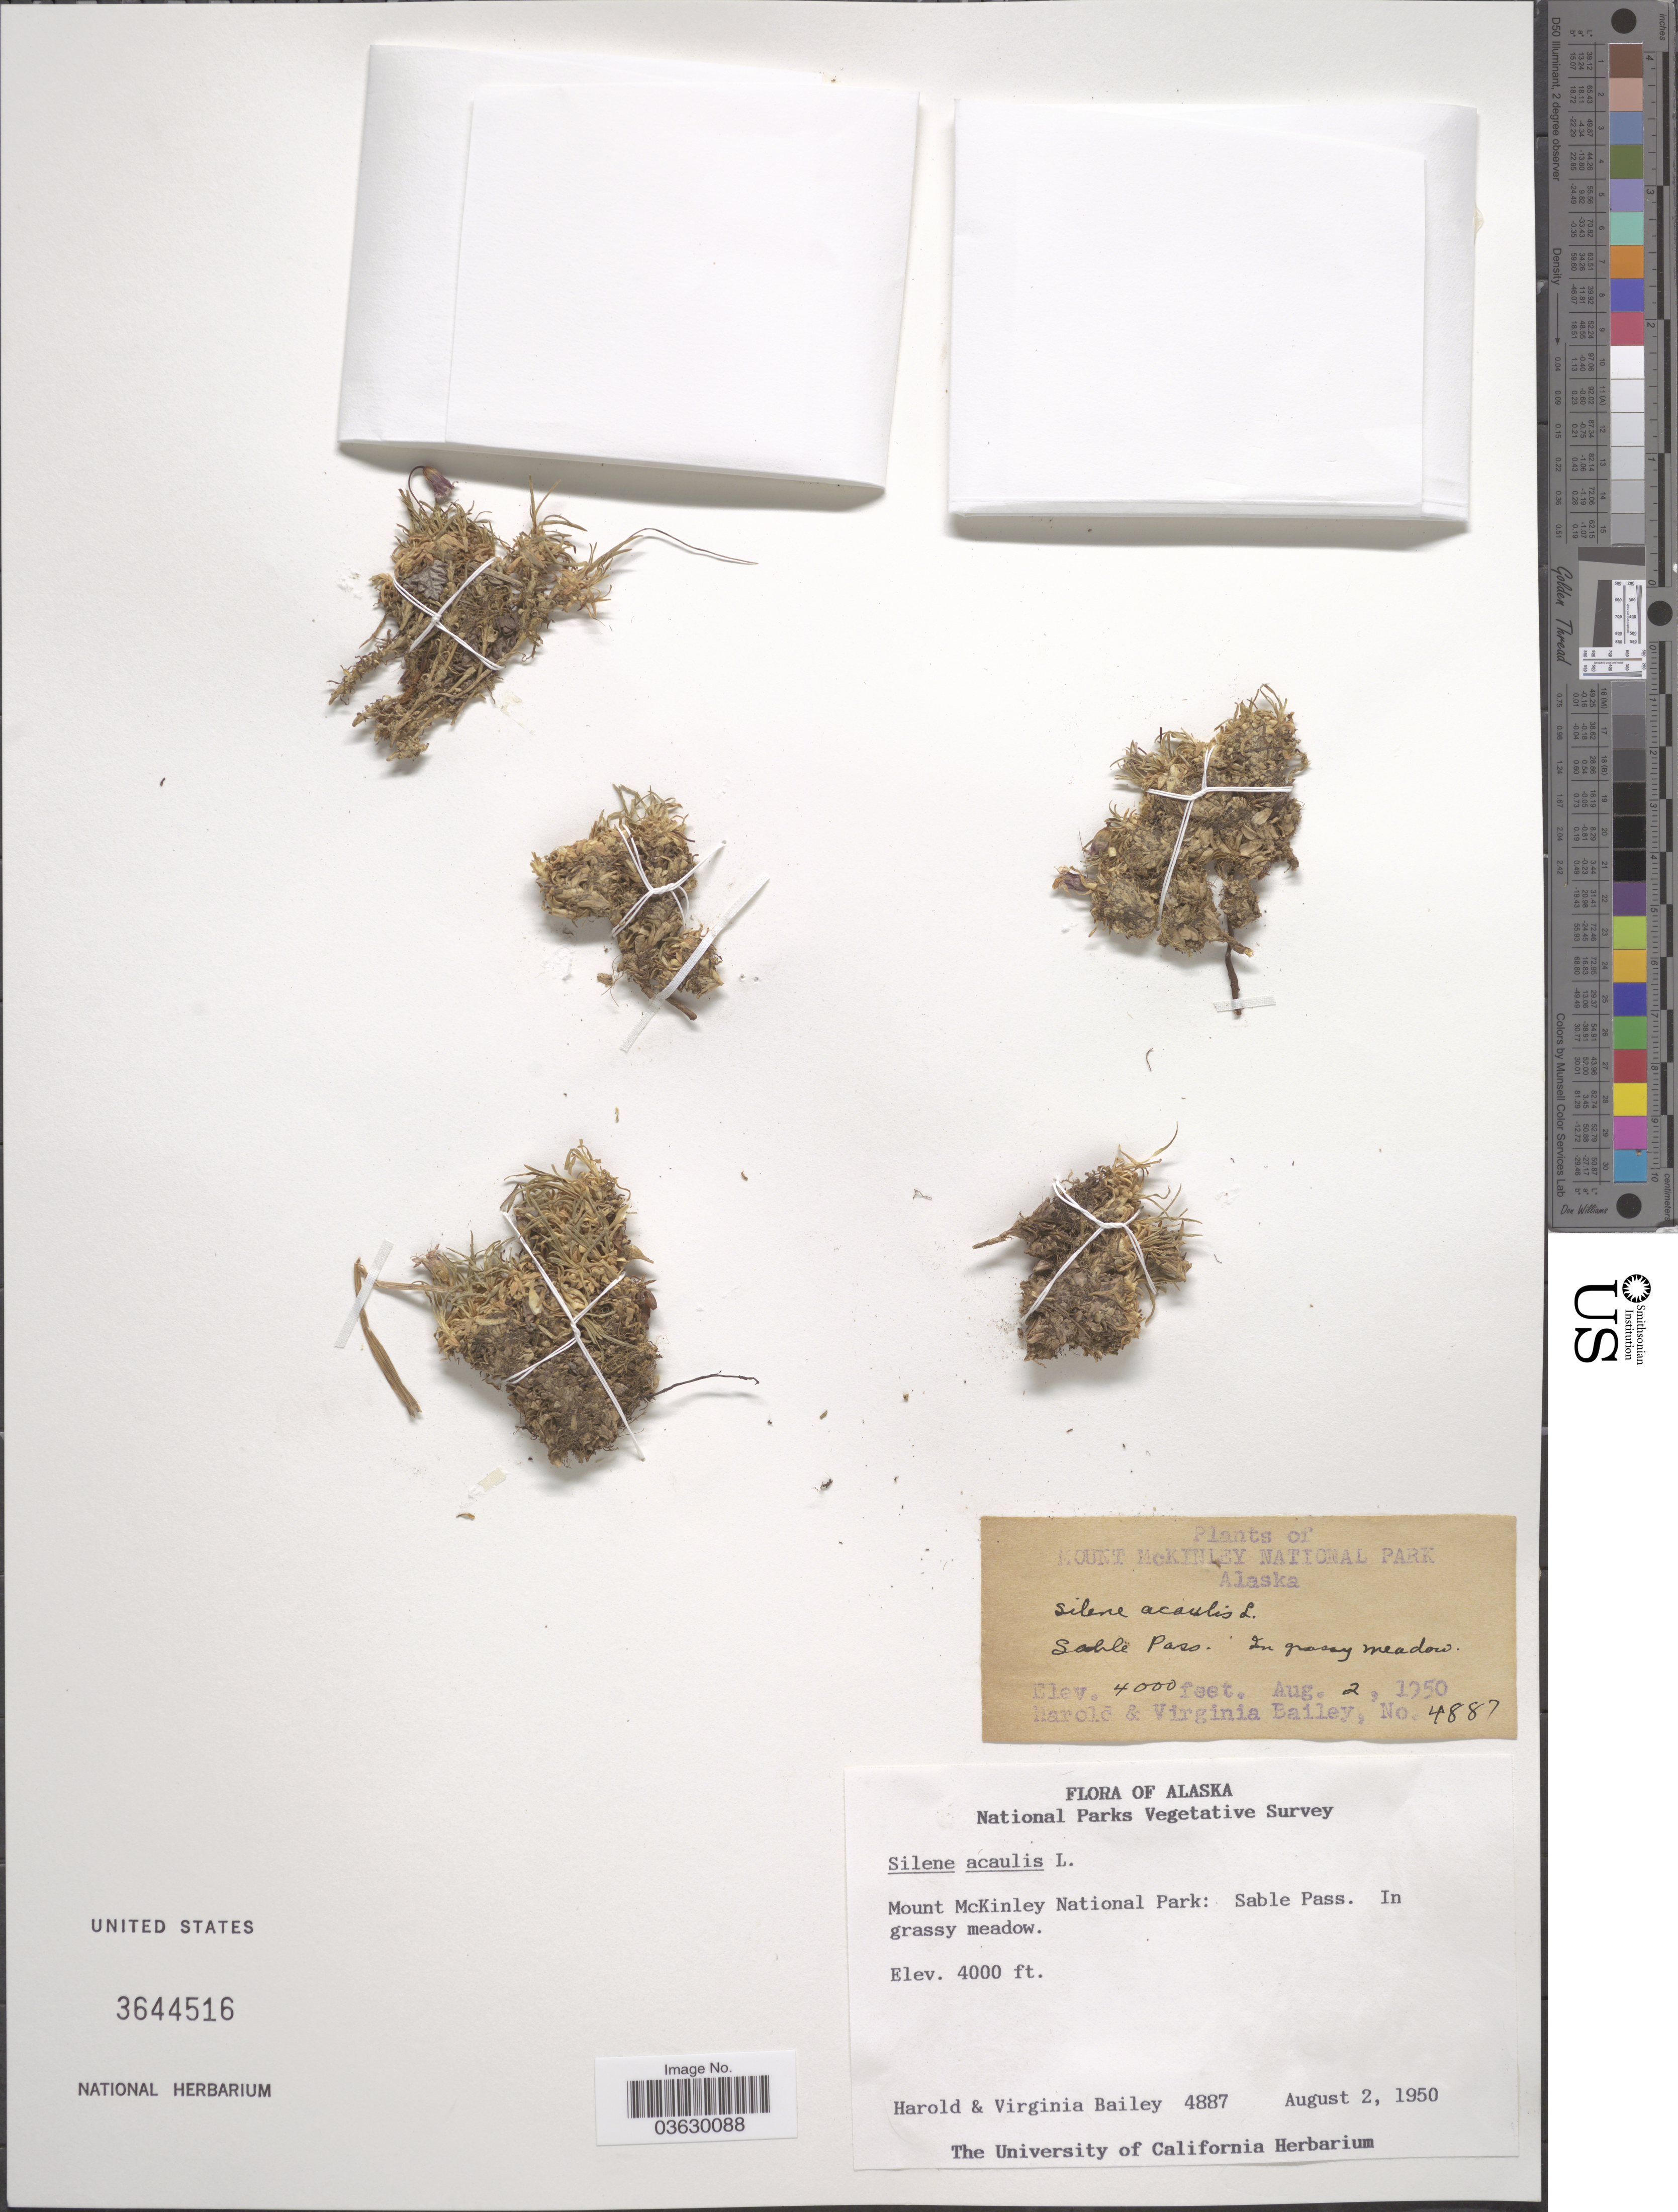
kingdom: Plantae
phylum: Tracheophyta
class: Magnoliopsida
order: Caryophyllales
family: Caryophyllaceae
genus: Silene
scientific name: Silene acaulis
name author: (L.) Jacq.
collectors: H. Bailey & V. L. Bailey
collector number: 4887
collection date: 1950-08-02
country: United States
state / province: Alaska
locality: Mount McKinley National Park: Sable Pass.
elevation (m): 1219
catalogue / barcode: US 3644516